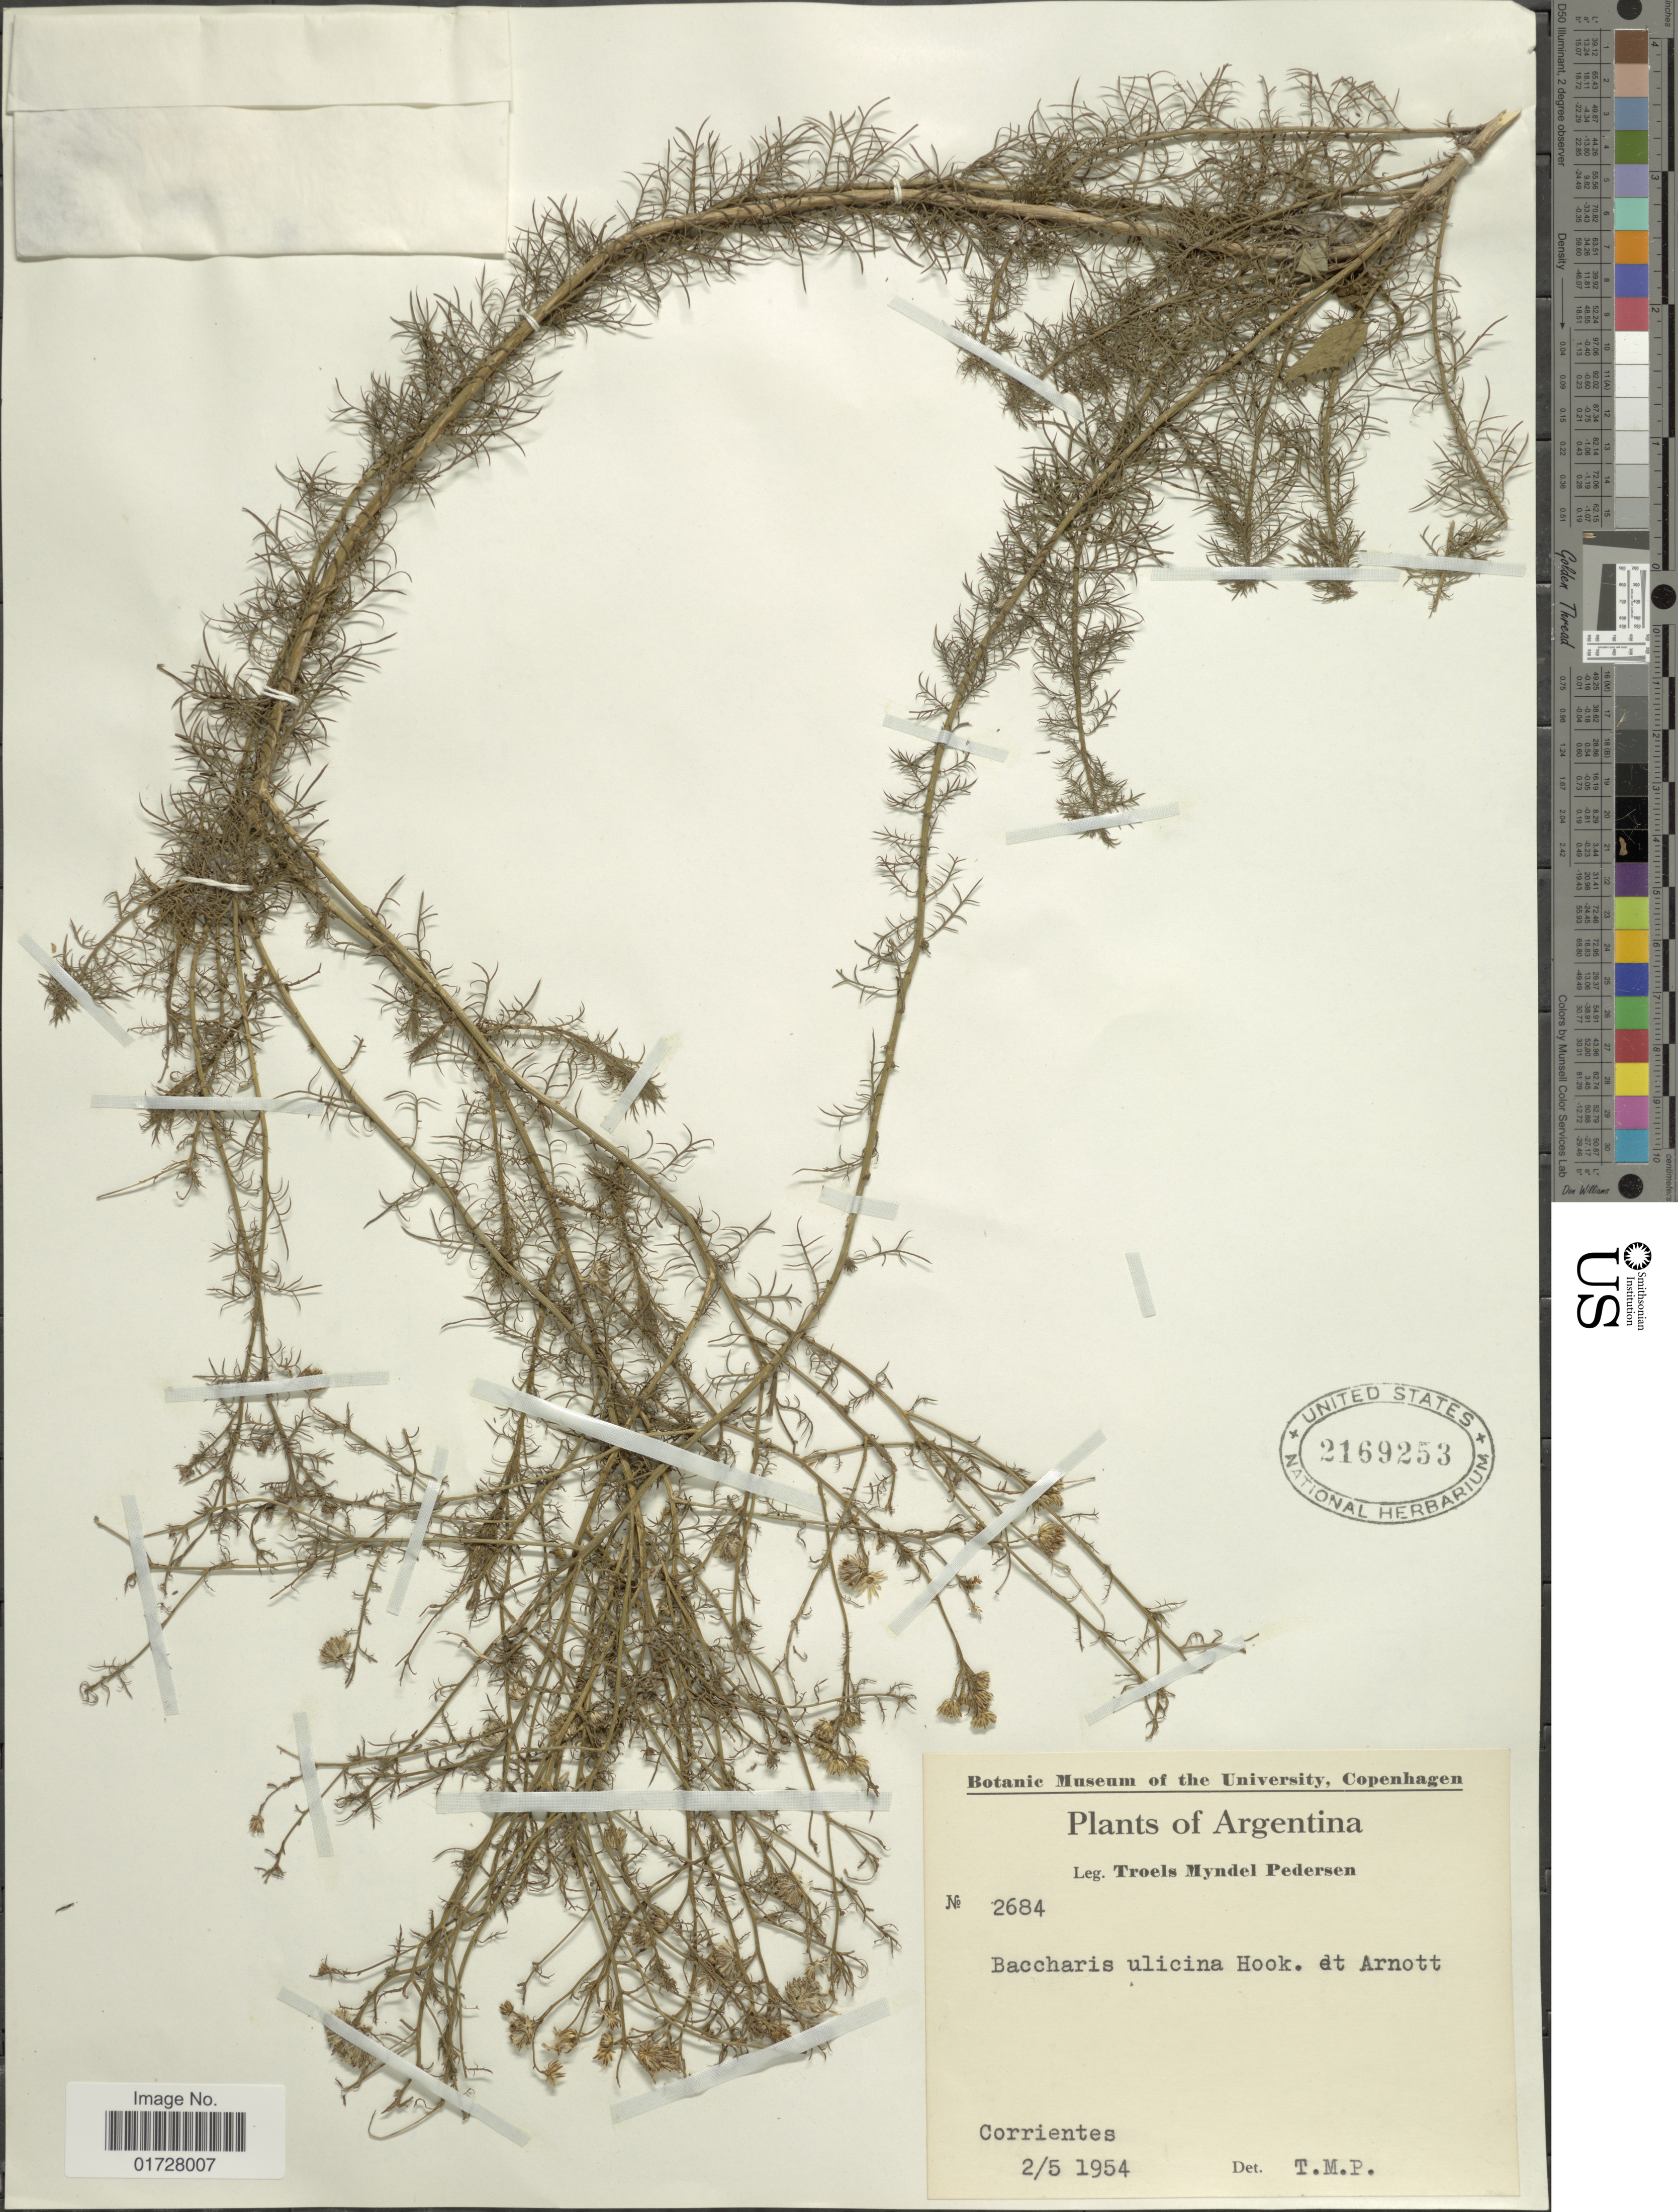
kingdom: Plantae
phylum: Tracheophyta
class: Magnoliopsida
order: Asterales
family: Asteraceae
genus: Baccharis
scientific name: Baccharis ulicina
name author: Hook. & Arn.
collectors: T. Pederson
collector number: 2684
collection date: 1954-05-02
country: Argentina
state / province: Corrientes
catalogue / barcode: US 2169253